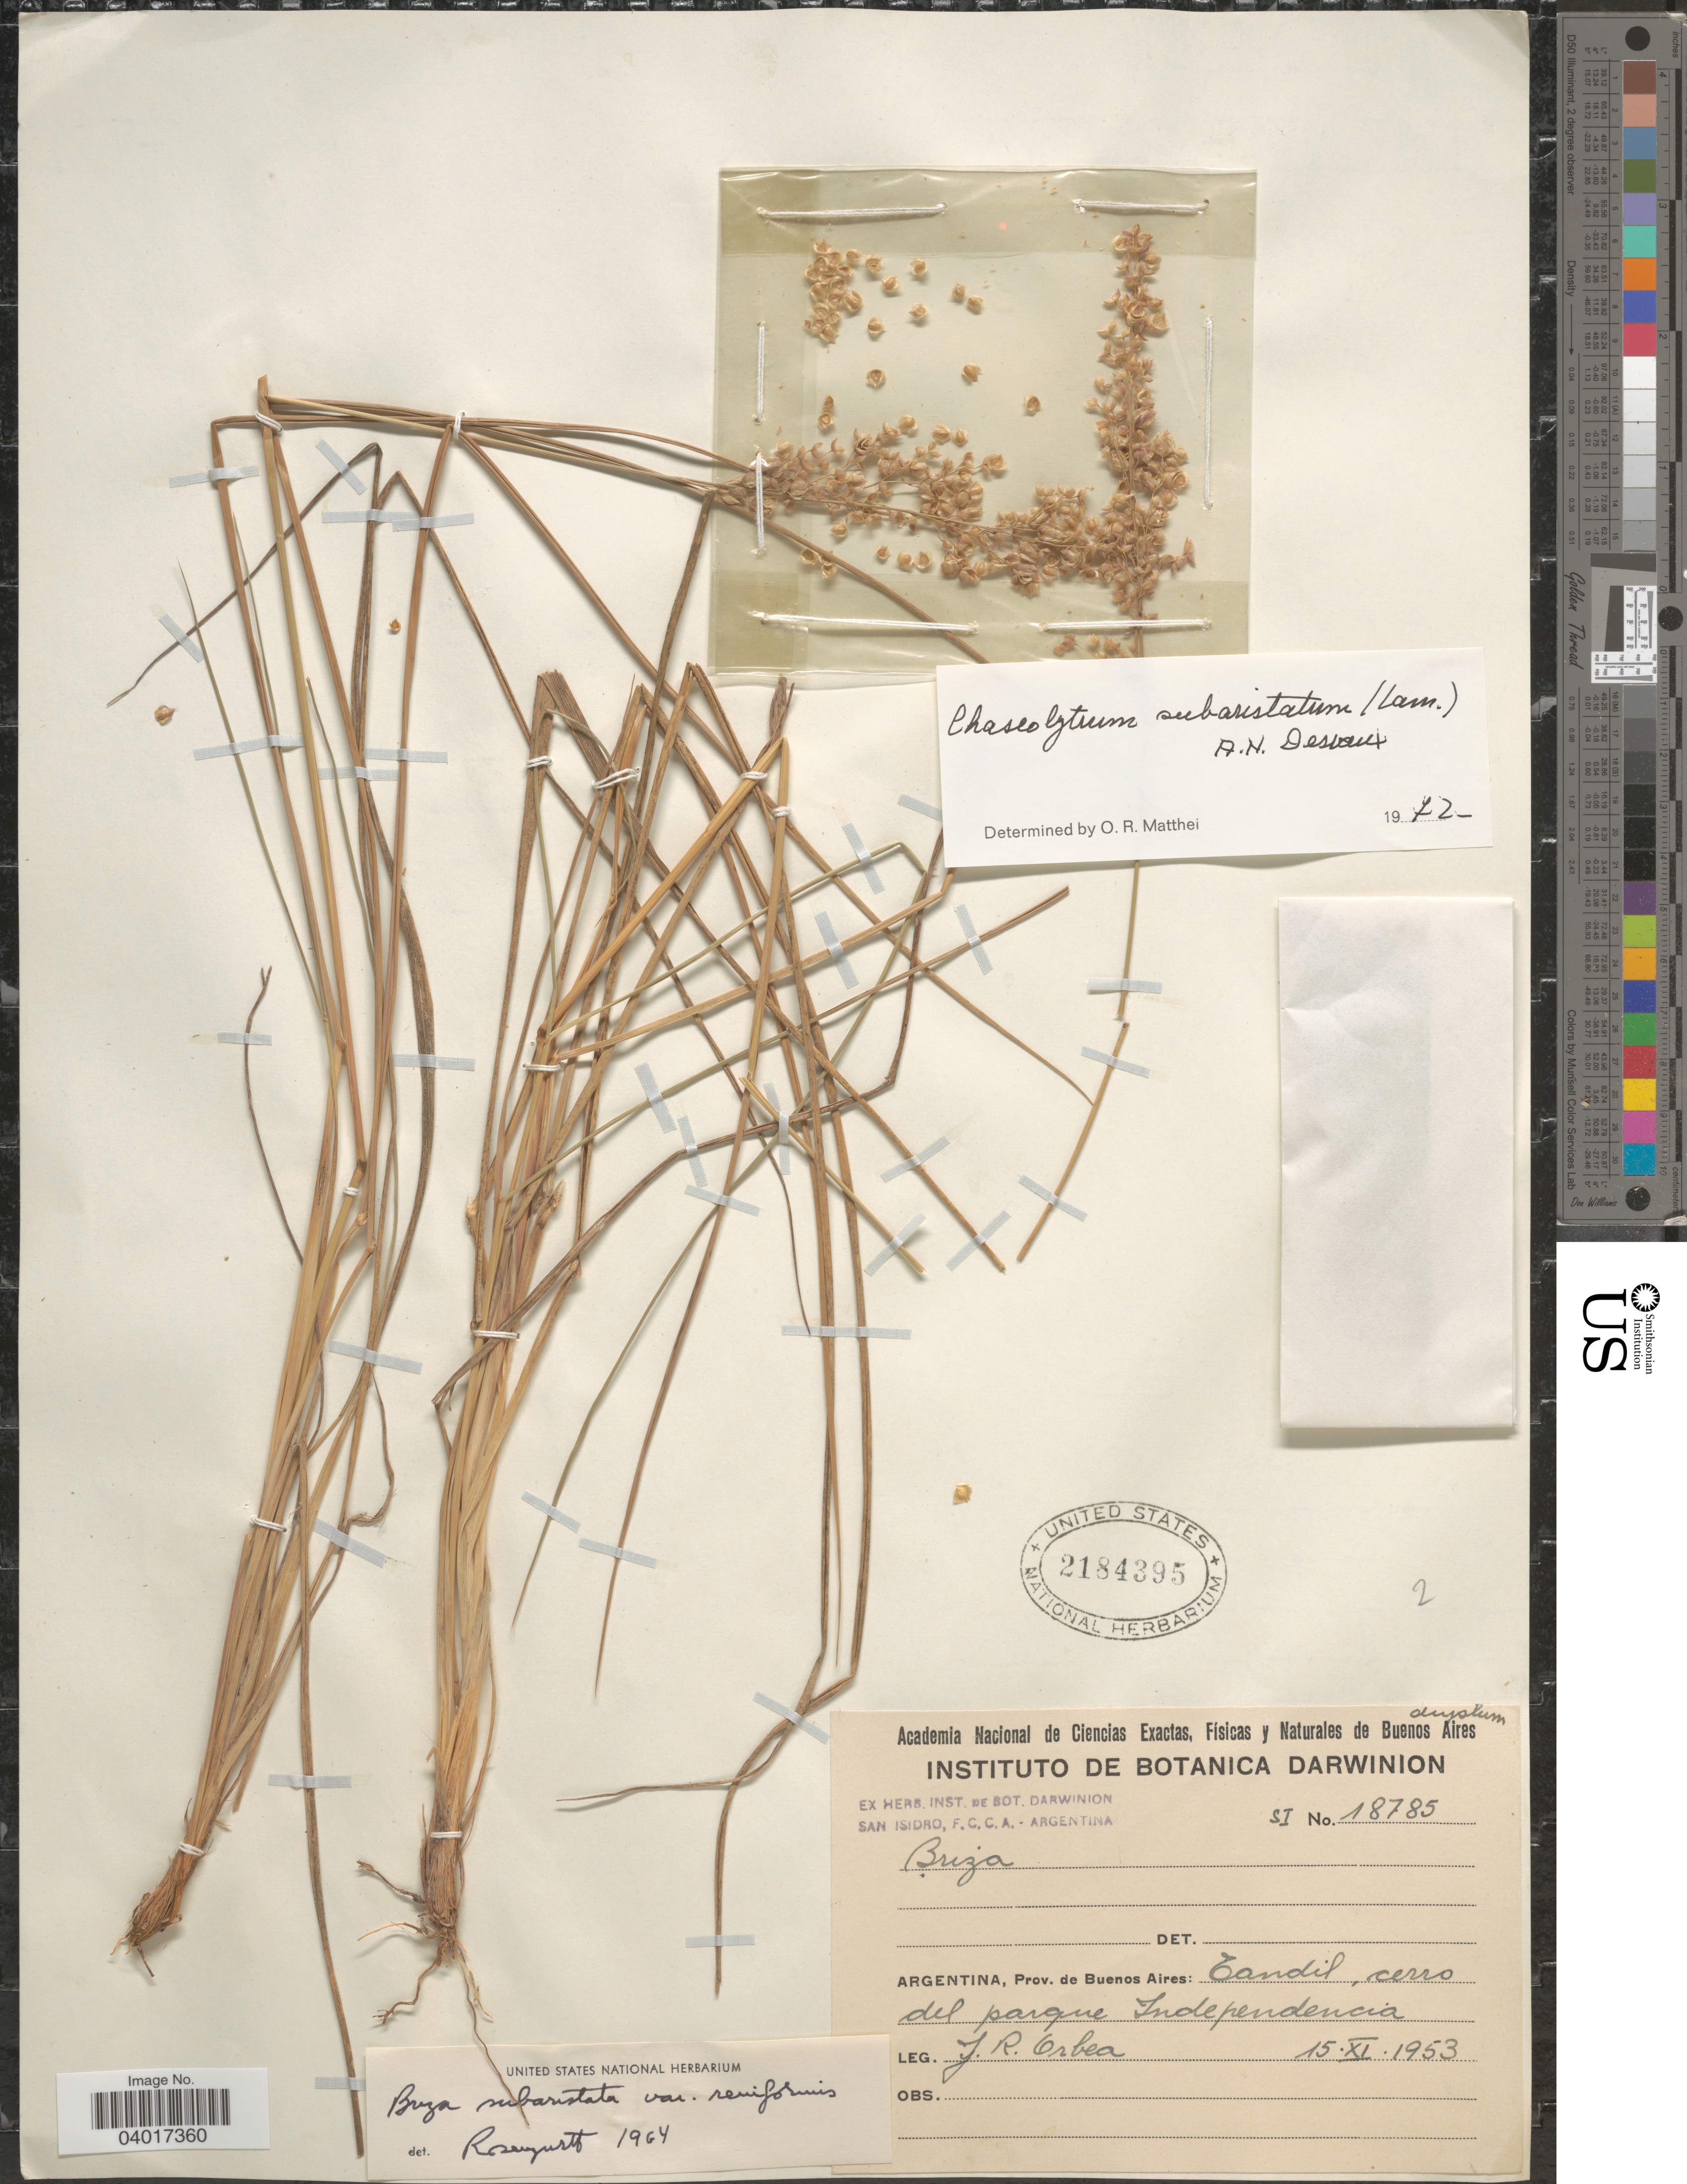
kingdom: Plantae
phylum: Tracheophyta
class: Liliopsida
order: Poales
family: Poaceae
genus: Chascolytrum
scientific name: Chascolytrum subaristatum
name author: (Lam.) Desv.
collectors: J. Orbea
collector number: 18785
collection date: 1953-11-15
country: Argentina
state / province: Buenos Aires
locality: Tandil, cerro del parque Independencia.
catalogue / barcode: US 2184395